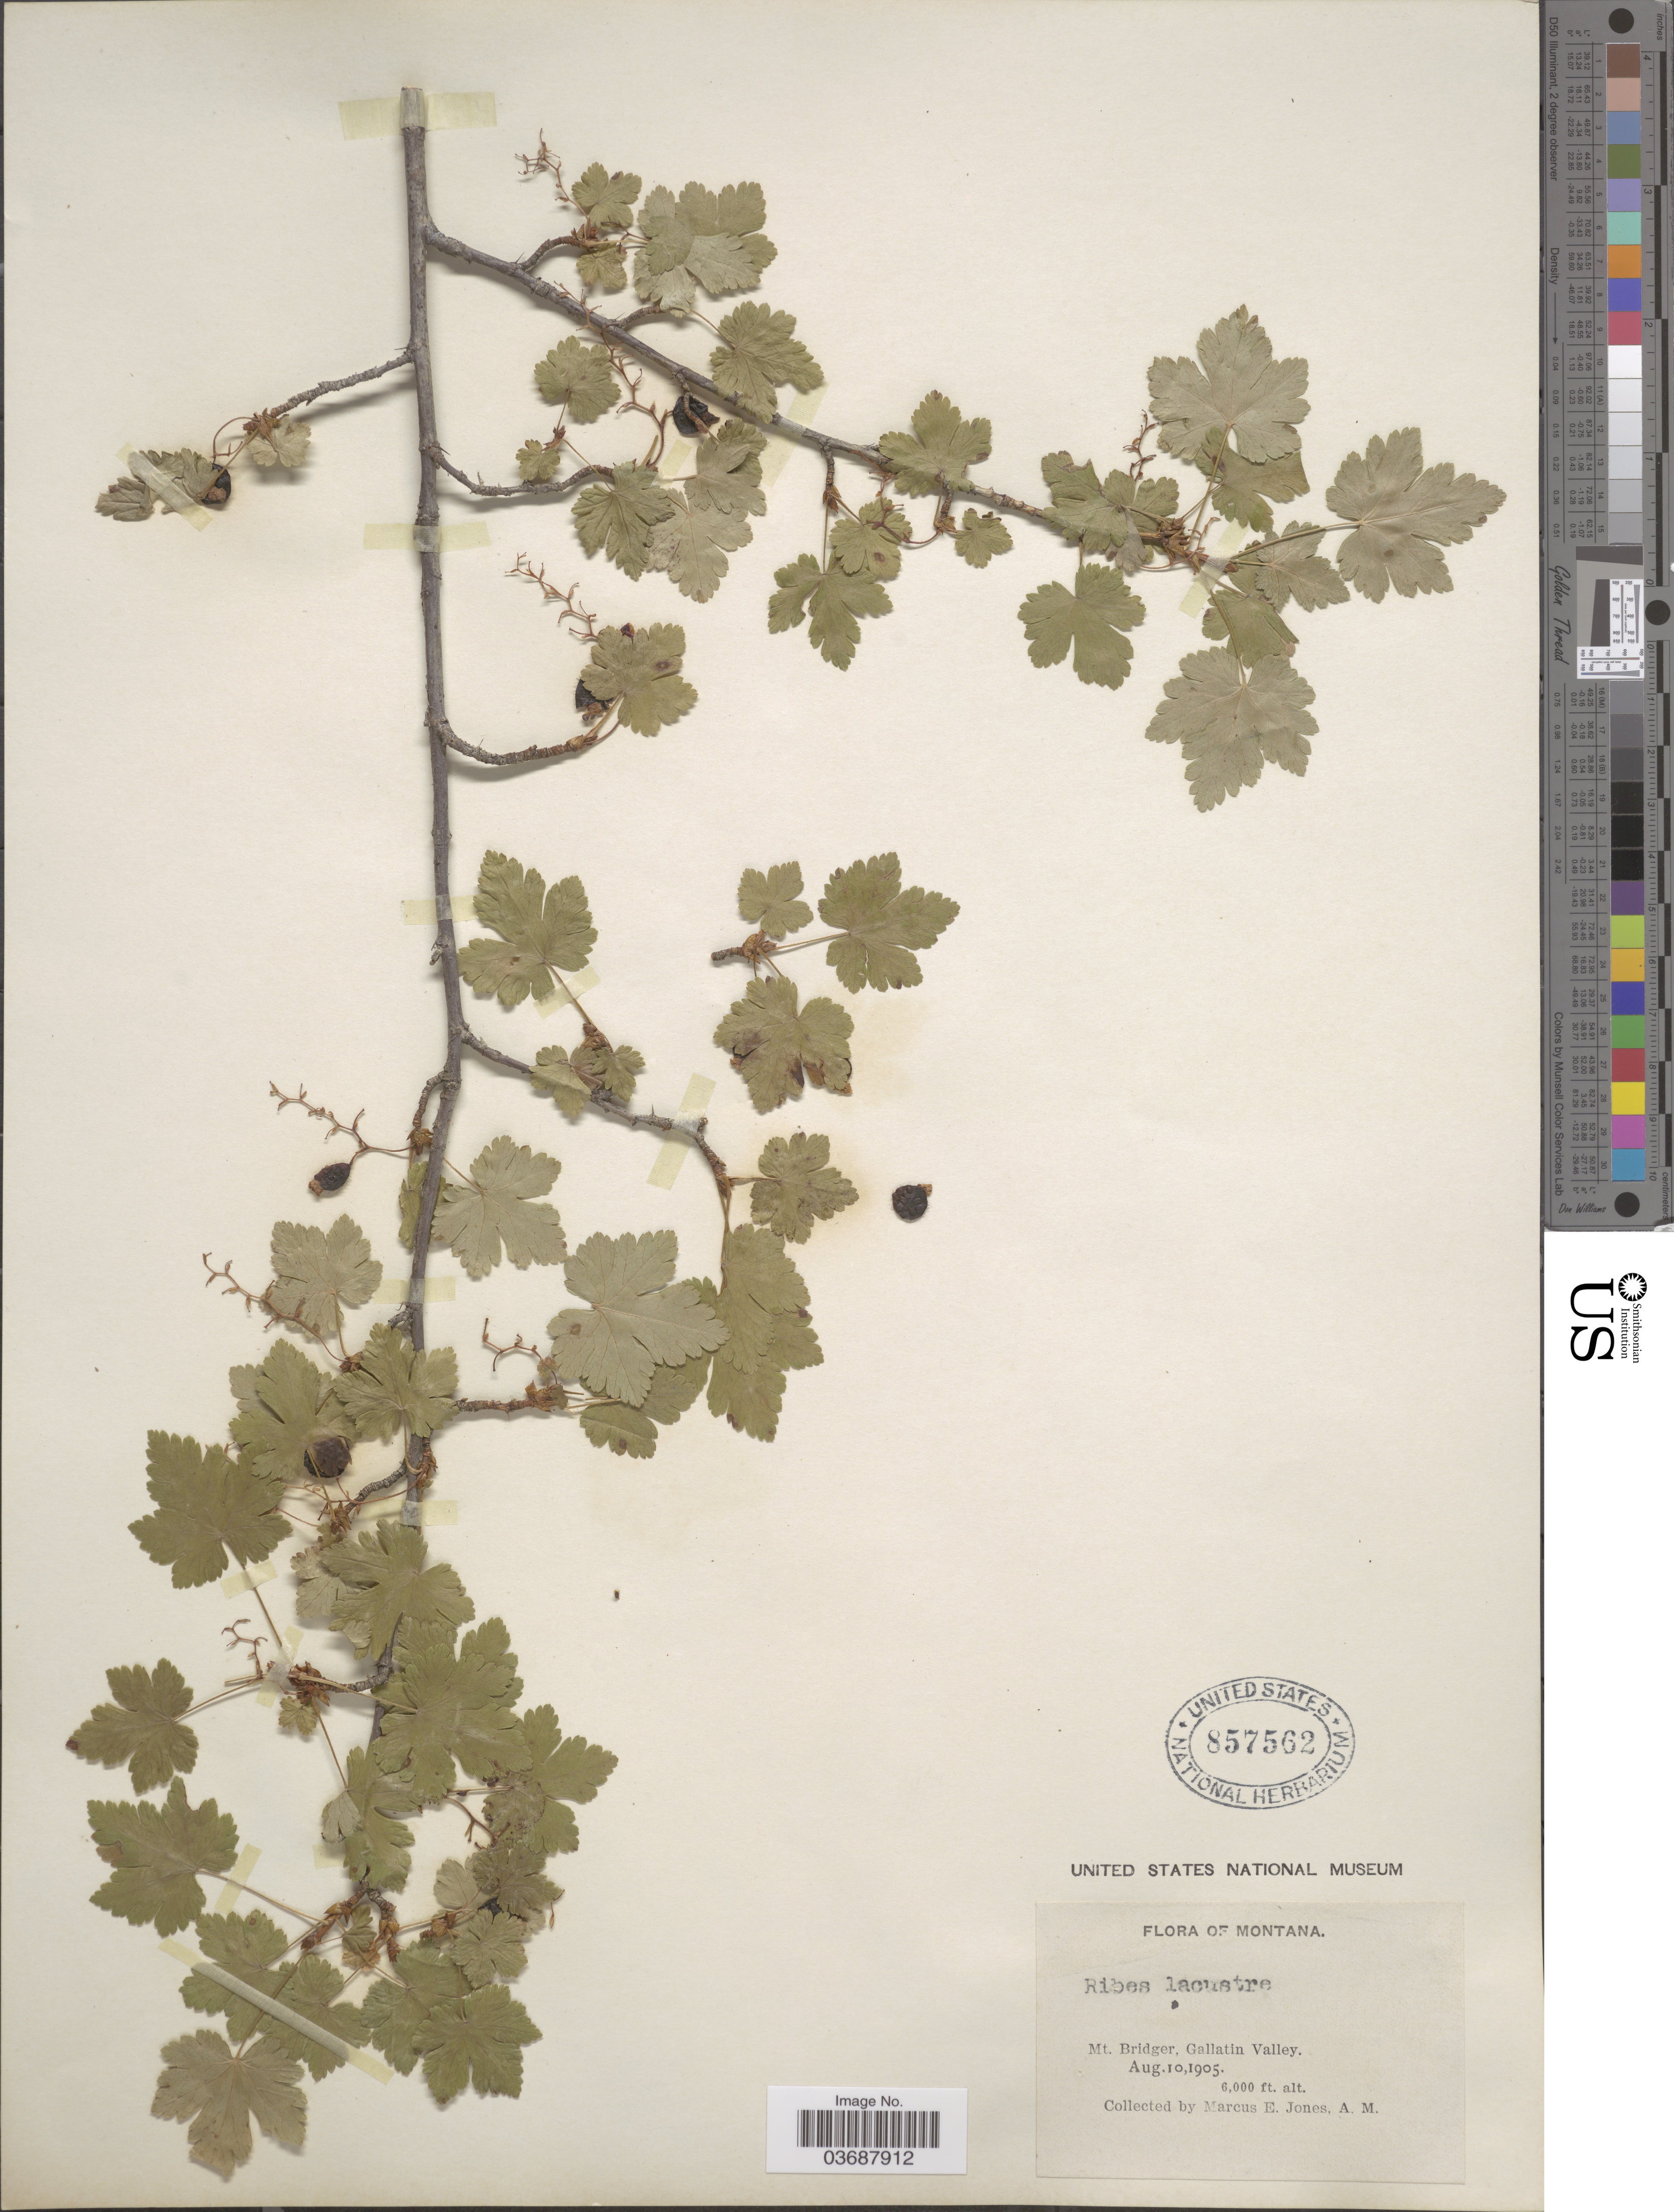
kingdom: Plantae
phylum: Tracheophyta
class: Magnoliopsida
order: Saxifragales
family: Grossulariaceae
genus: Ribes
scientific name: Ribes lacustre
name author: (Pers.) Poir.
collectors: M. E. Jones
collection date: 1905-08-10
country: United States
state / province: Montana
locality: Mt. Bridger, Gallatin Valley.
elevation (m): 1829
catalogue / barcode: US 857562